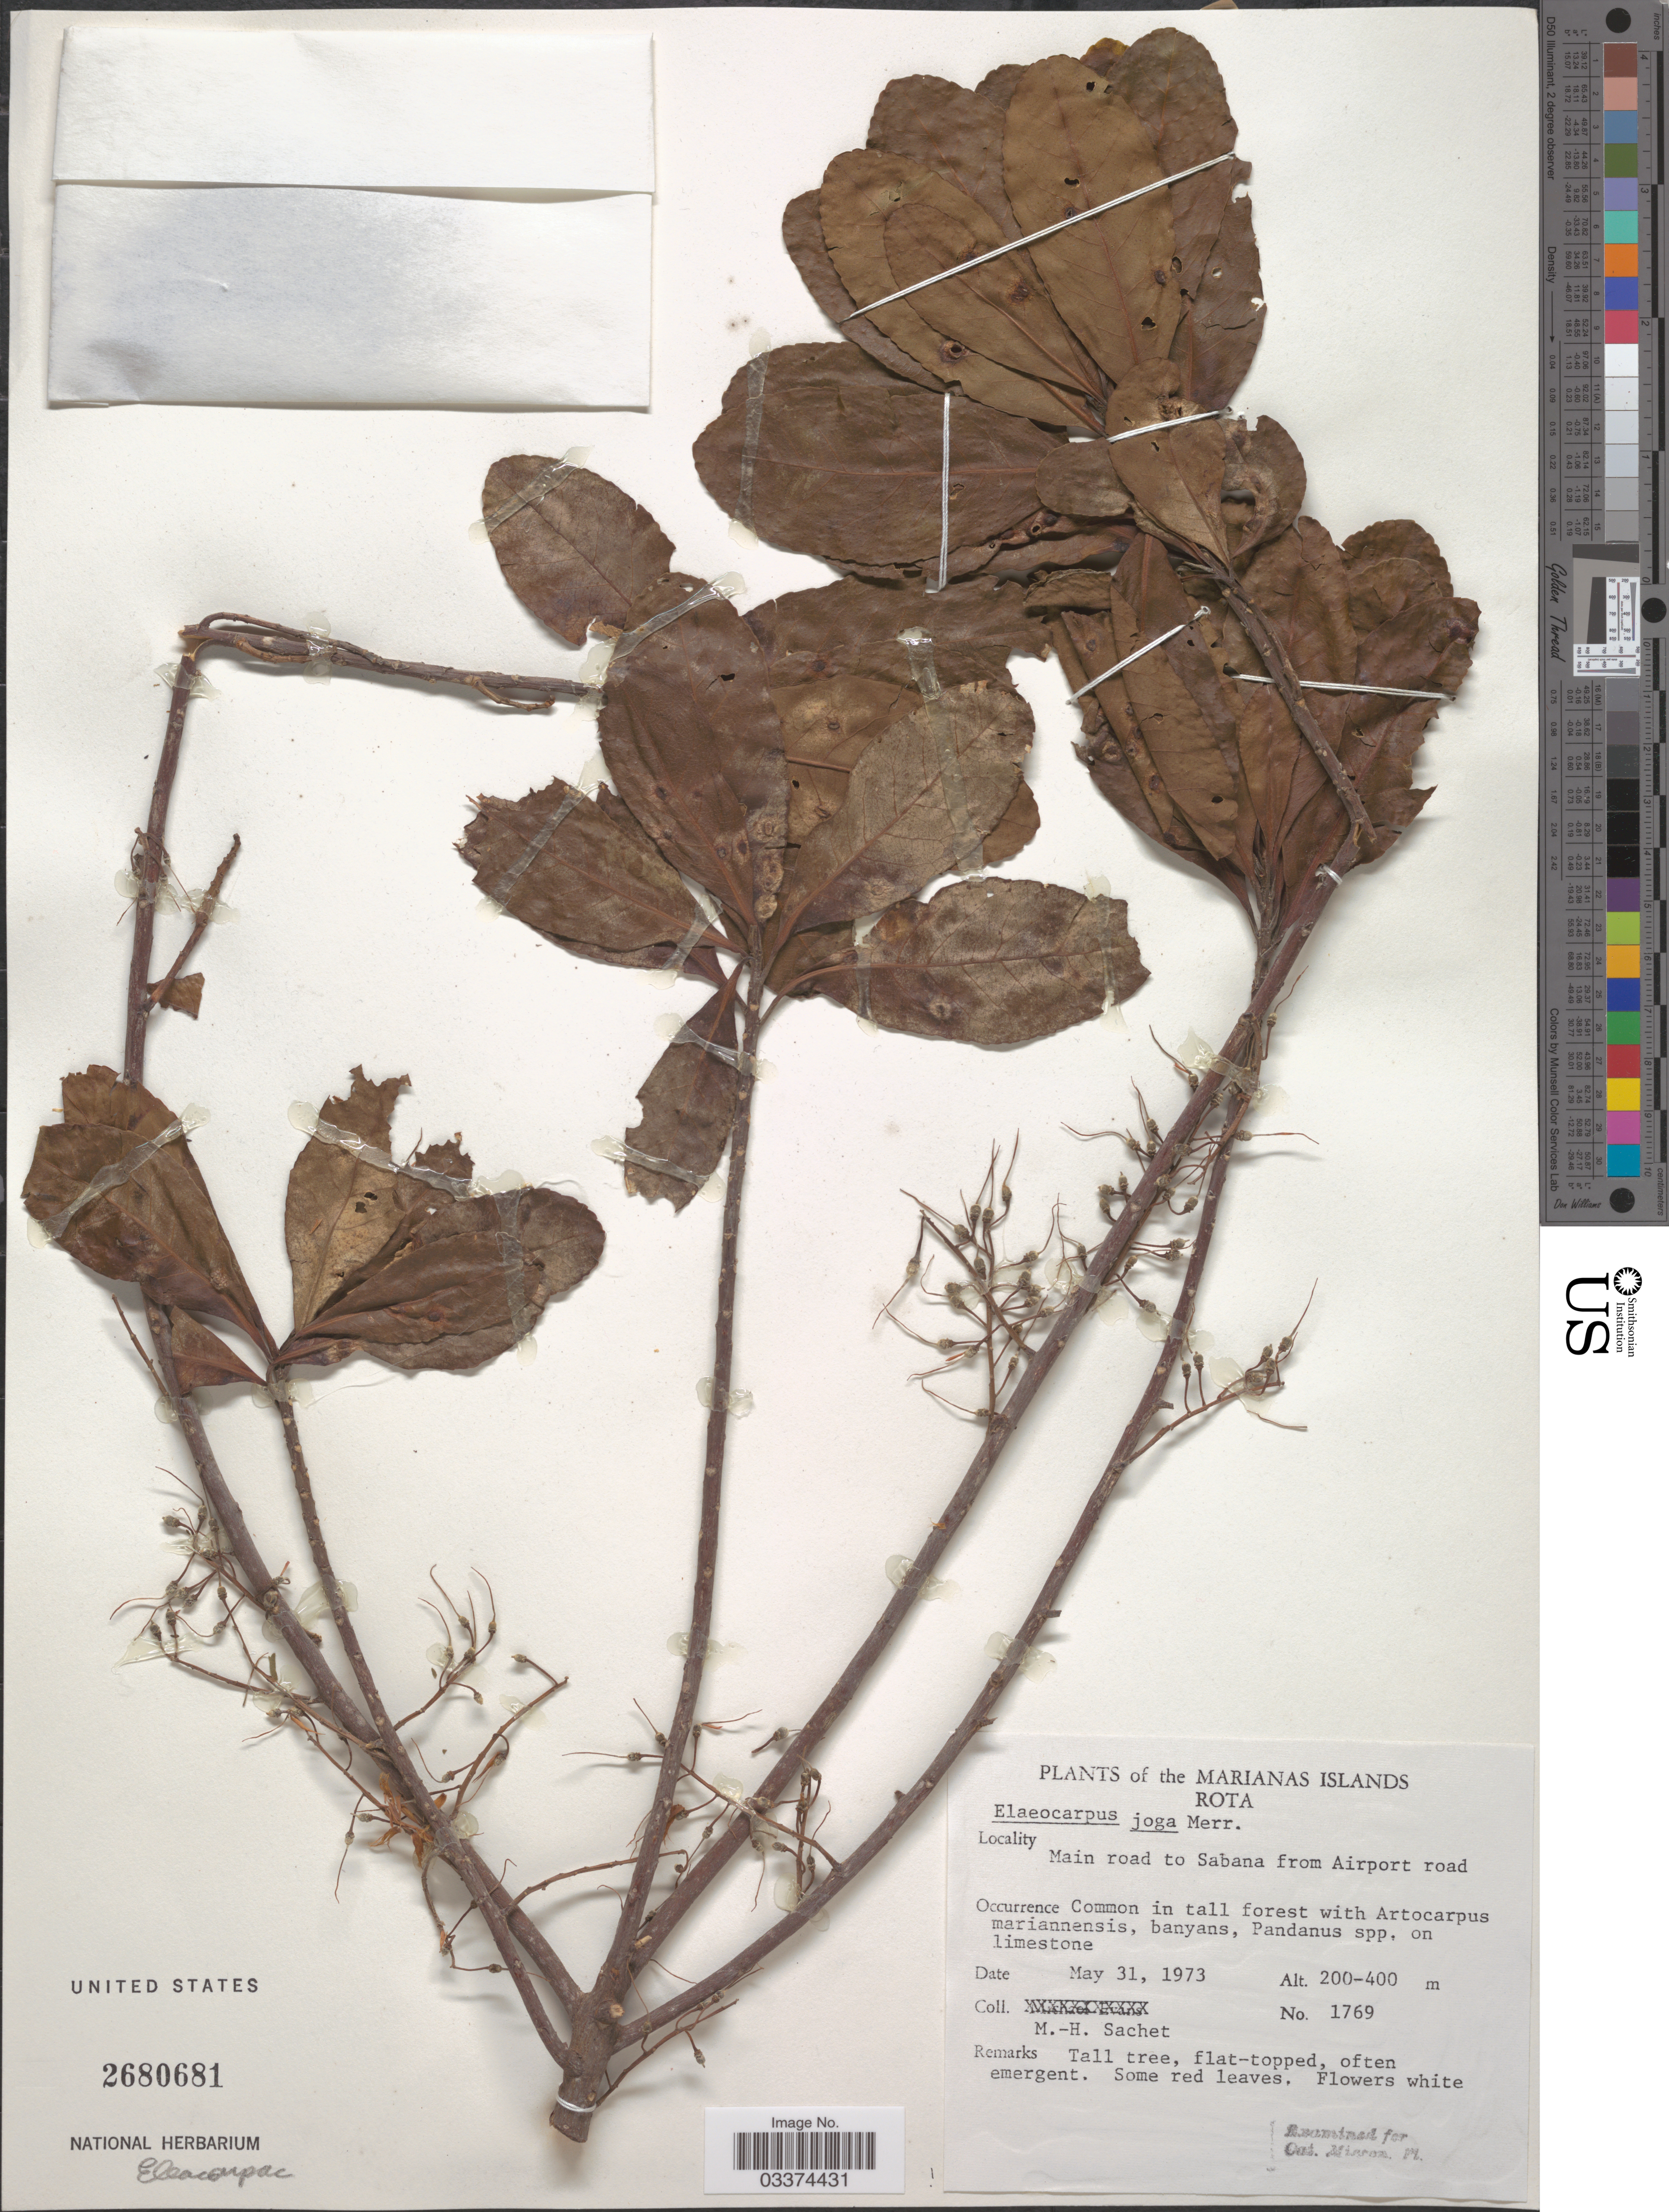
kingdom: Plantae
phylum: Tracheophyta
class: Magnoliopsida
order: Oxalidales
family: Elaeocarpaceae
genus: Elaeocarpus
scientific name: Elaeocarpus joga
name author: Merr.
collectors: M.-H. Sachet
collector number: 1769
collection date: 1973-05-31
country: Northern Mariana Islands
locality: Marianas Islands, Rota, Main road to Sabana from Airport road.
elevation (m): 200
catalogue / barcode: US 2680681